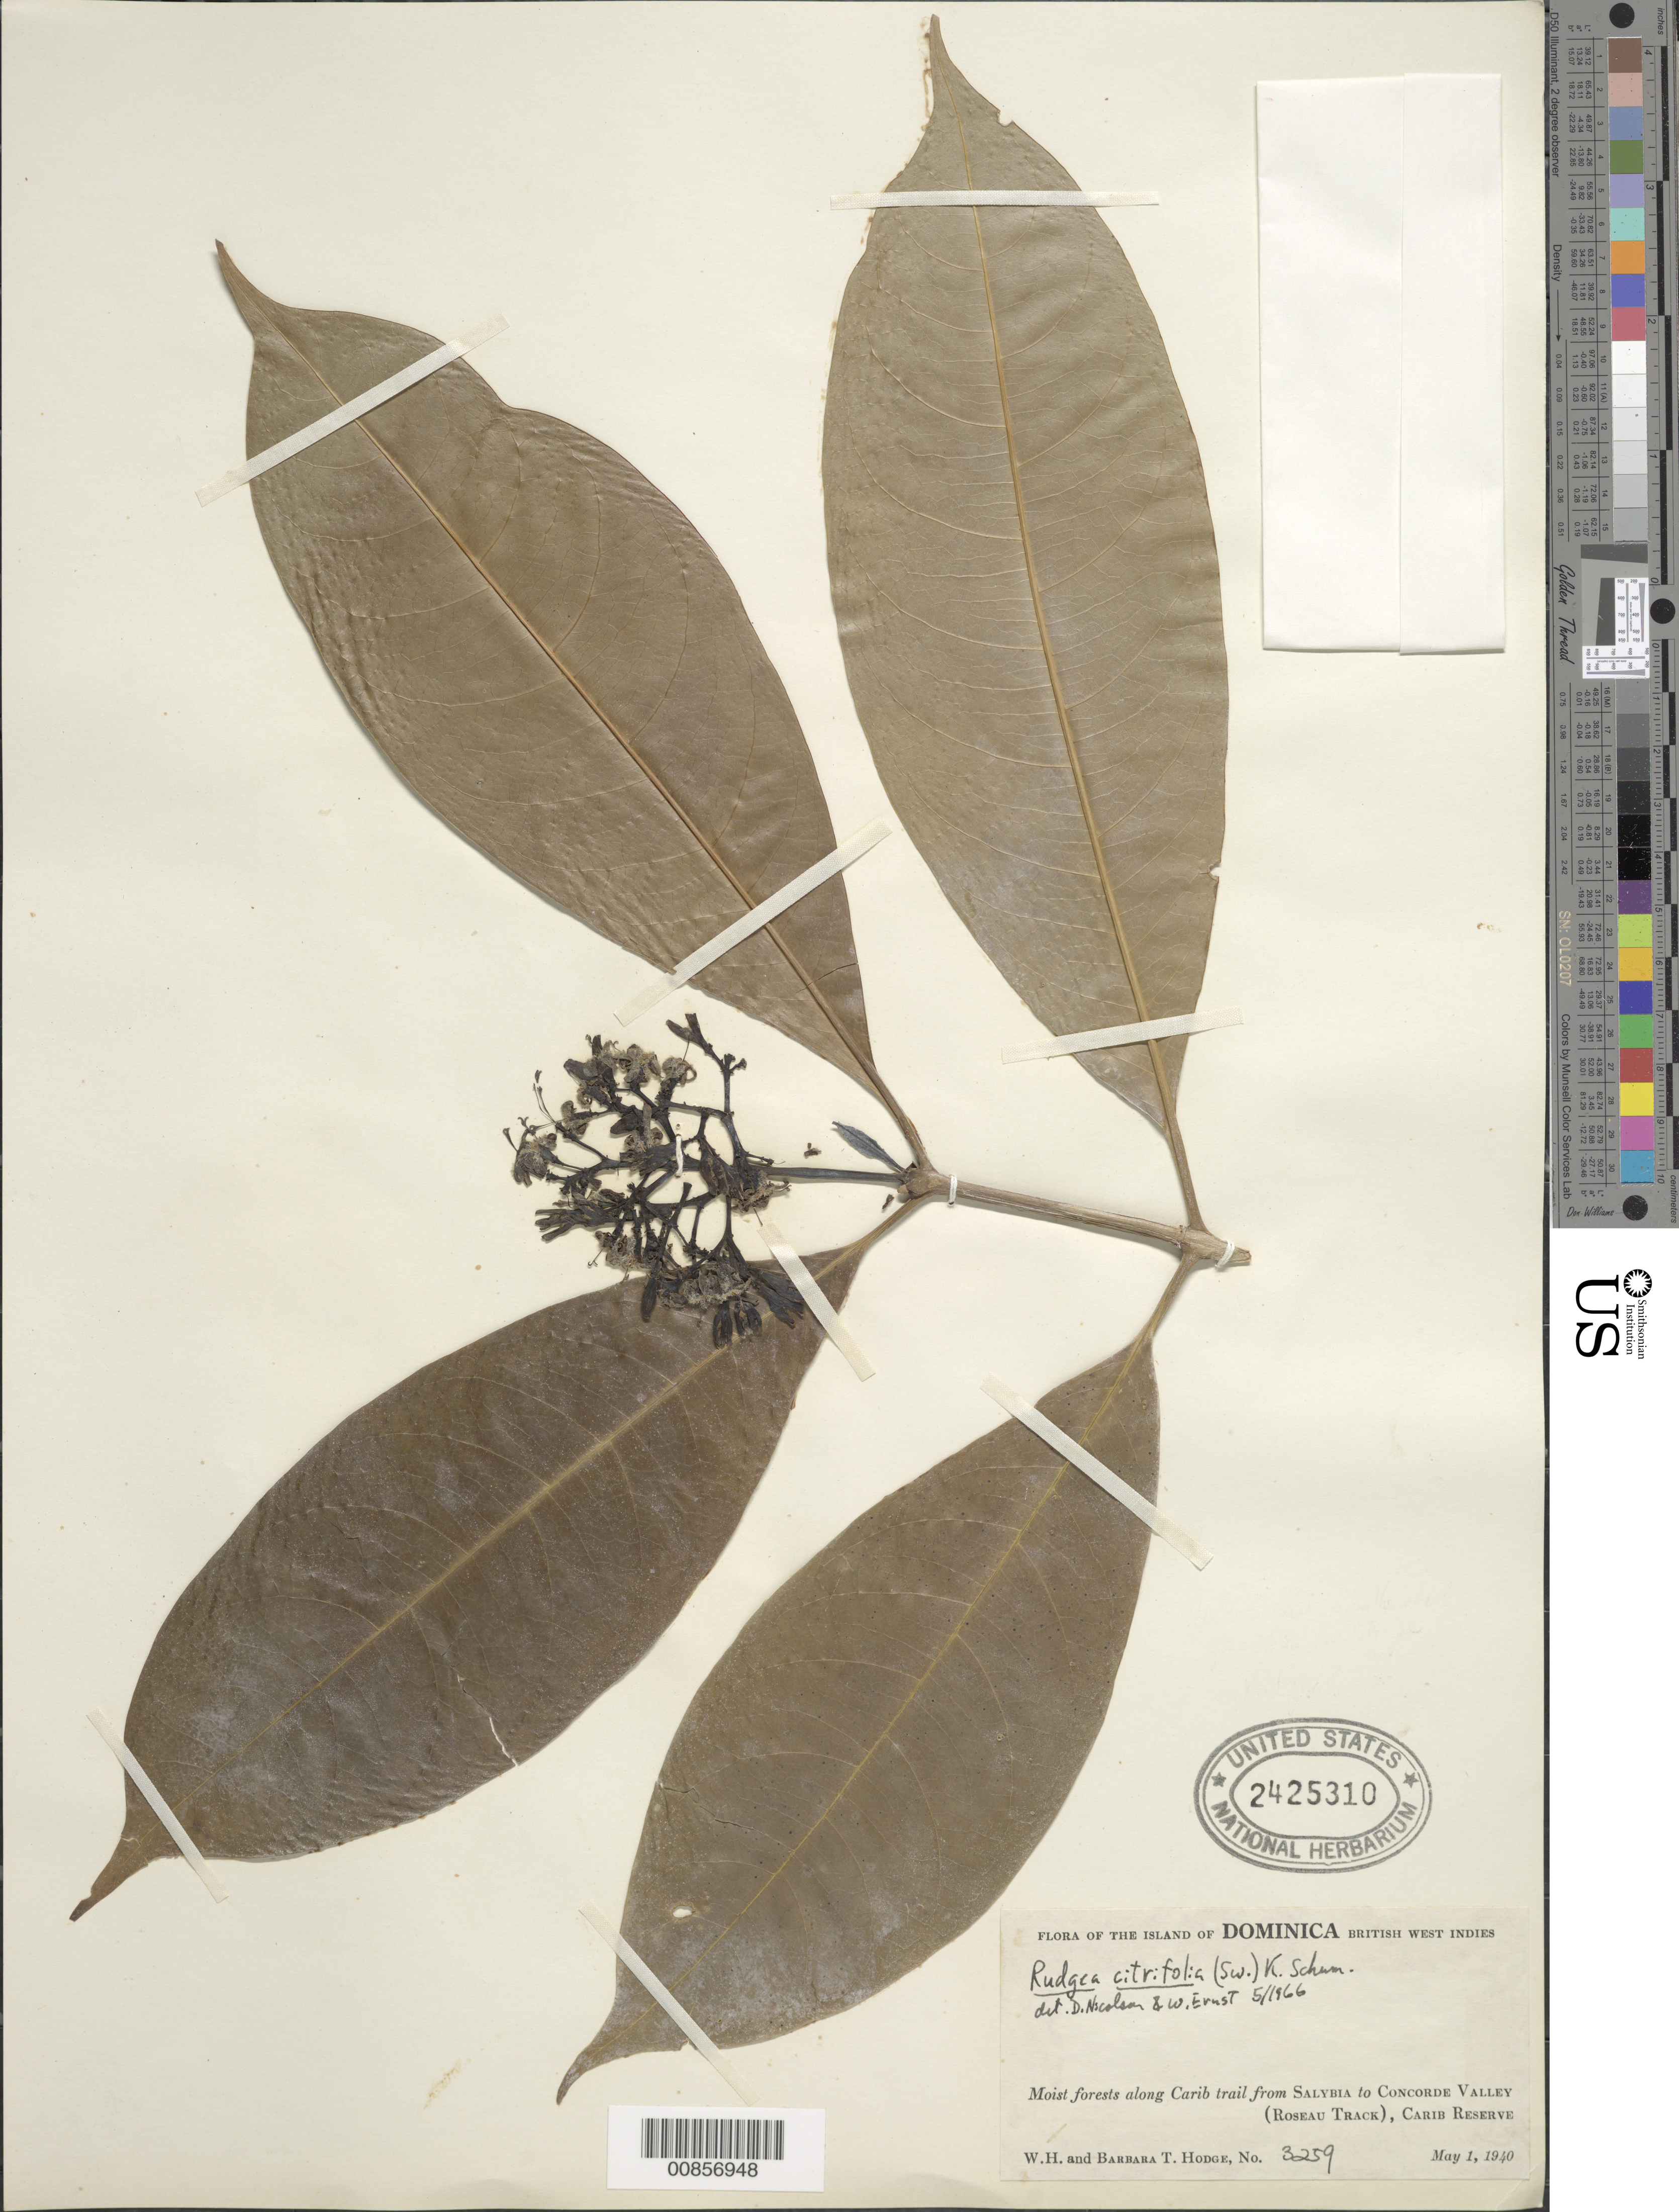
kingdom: Plantae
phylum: Tracheophyta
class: Magnoliopsida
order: Gentianales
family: Rubiaceae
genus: Rudgea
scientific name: Rudgea citrifolia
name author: (Sw.) K. Schum.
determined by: Nicolson, D. H.; Ernst, W. R.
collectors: W. Hodge & B. Hodge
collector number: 3259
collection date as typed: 01 May 1940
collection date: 1940-05-01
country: Dominica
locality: Forests along Carib trail from Salybia to Concorde Valley (Roseau Track), Carib Reserve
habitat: Moist forests along trail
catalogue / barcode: US 2425310